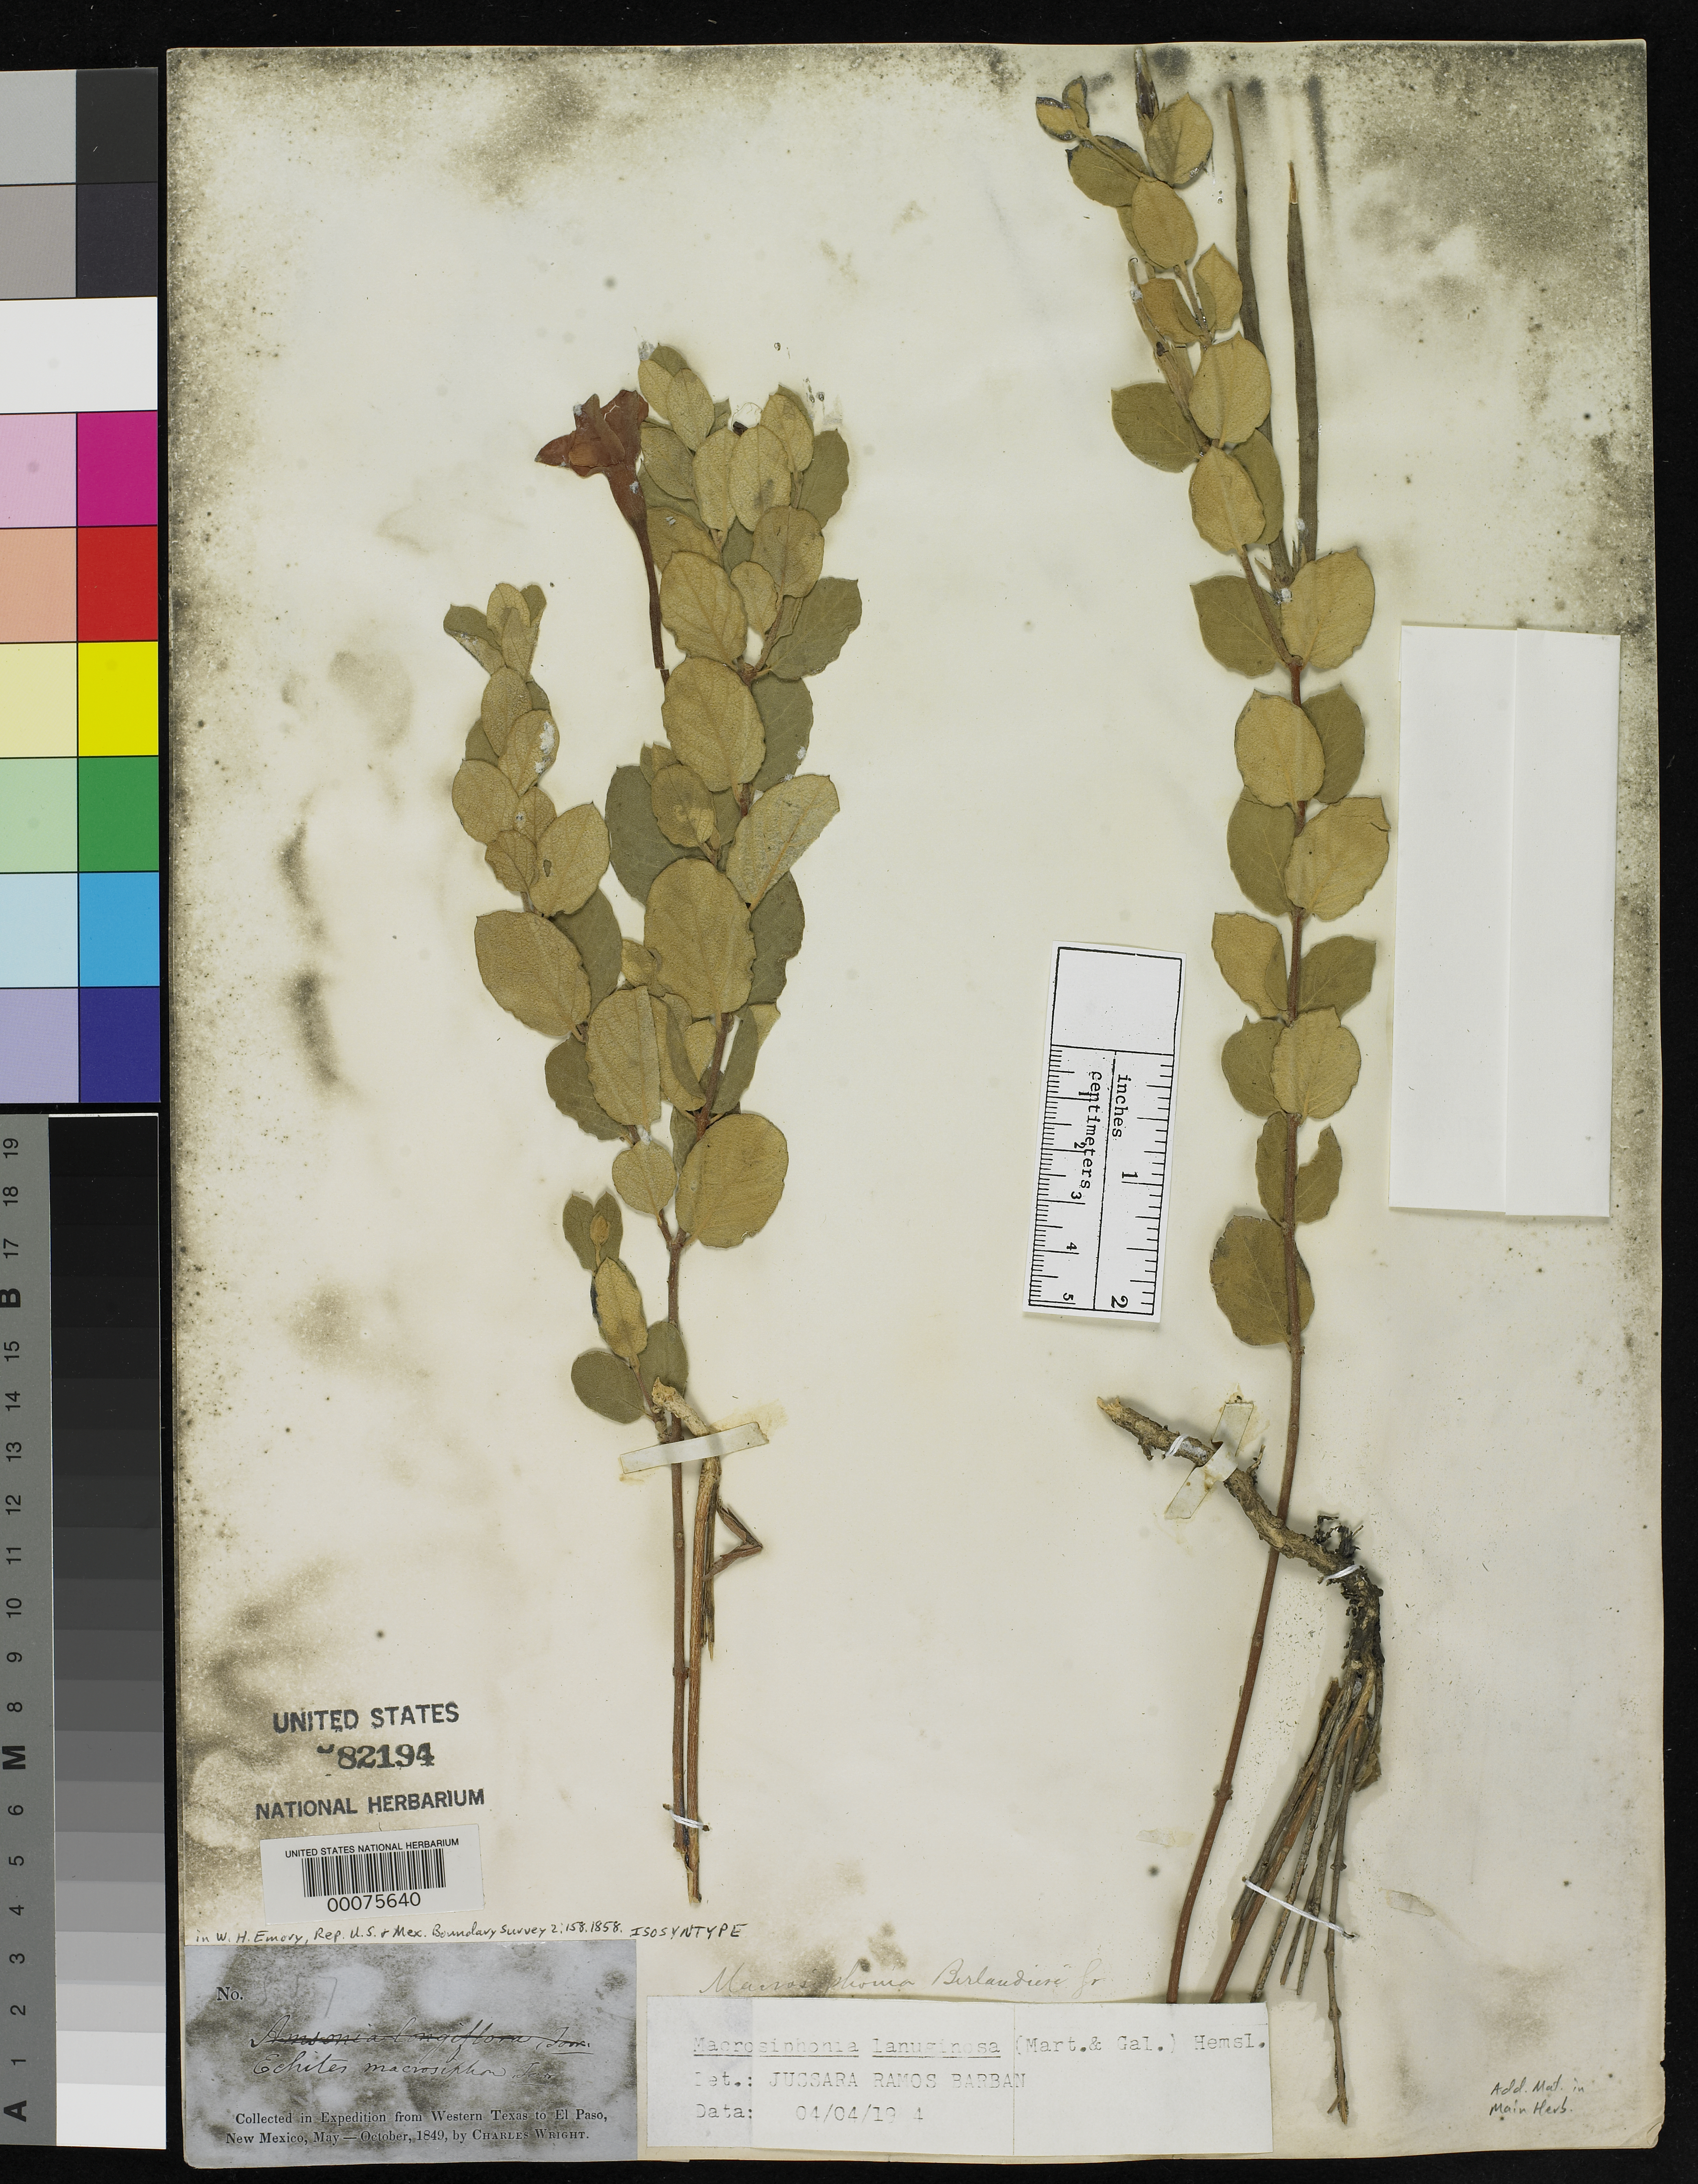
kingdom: Plantae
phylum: Tracheophyta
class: Magnoliopsida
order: Gentianales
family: Apocynaceae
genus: Echites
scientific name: Echites macrosiphon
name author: Torr. in Emory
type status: Isosyntype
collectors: C. Wright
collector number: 557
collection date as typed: May 1849 to -- Oct 1849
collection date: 1849-05/1849-10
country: United States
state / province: New Mexico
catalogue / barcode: US 82194